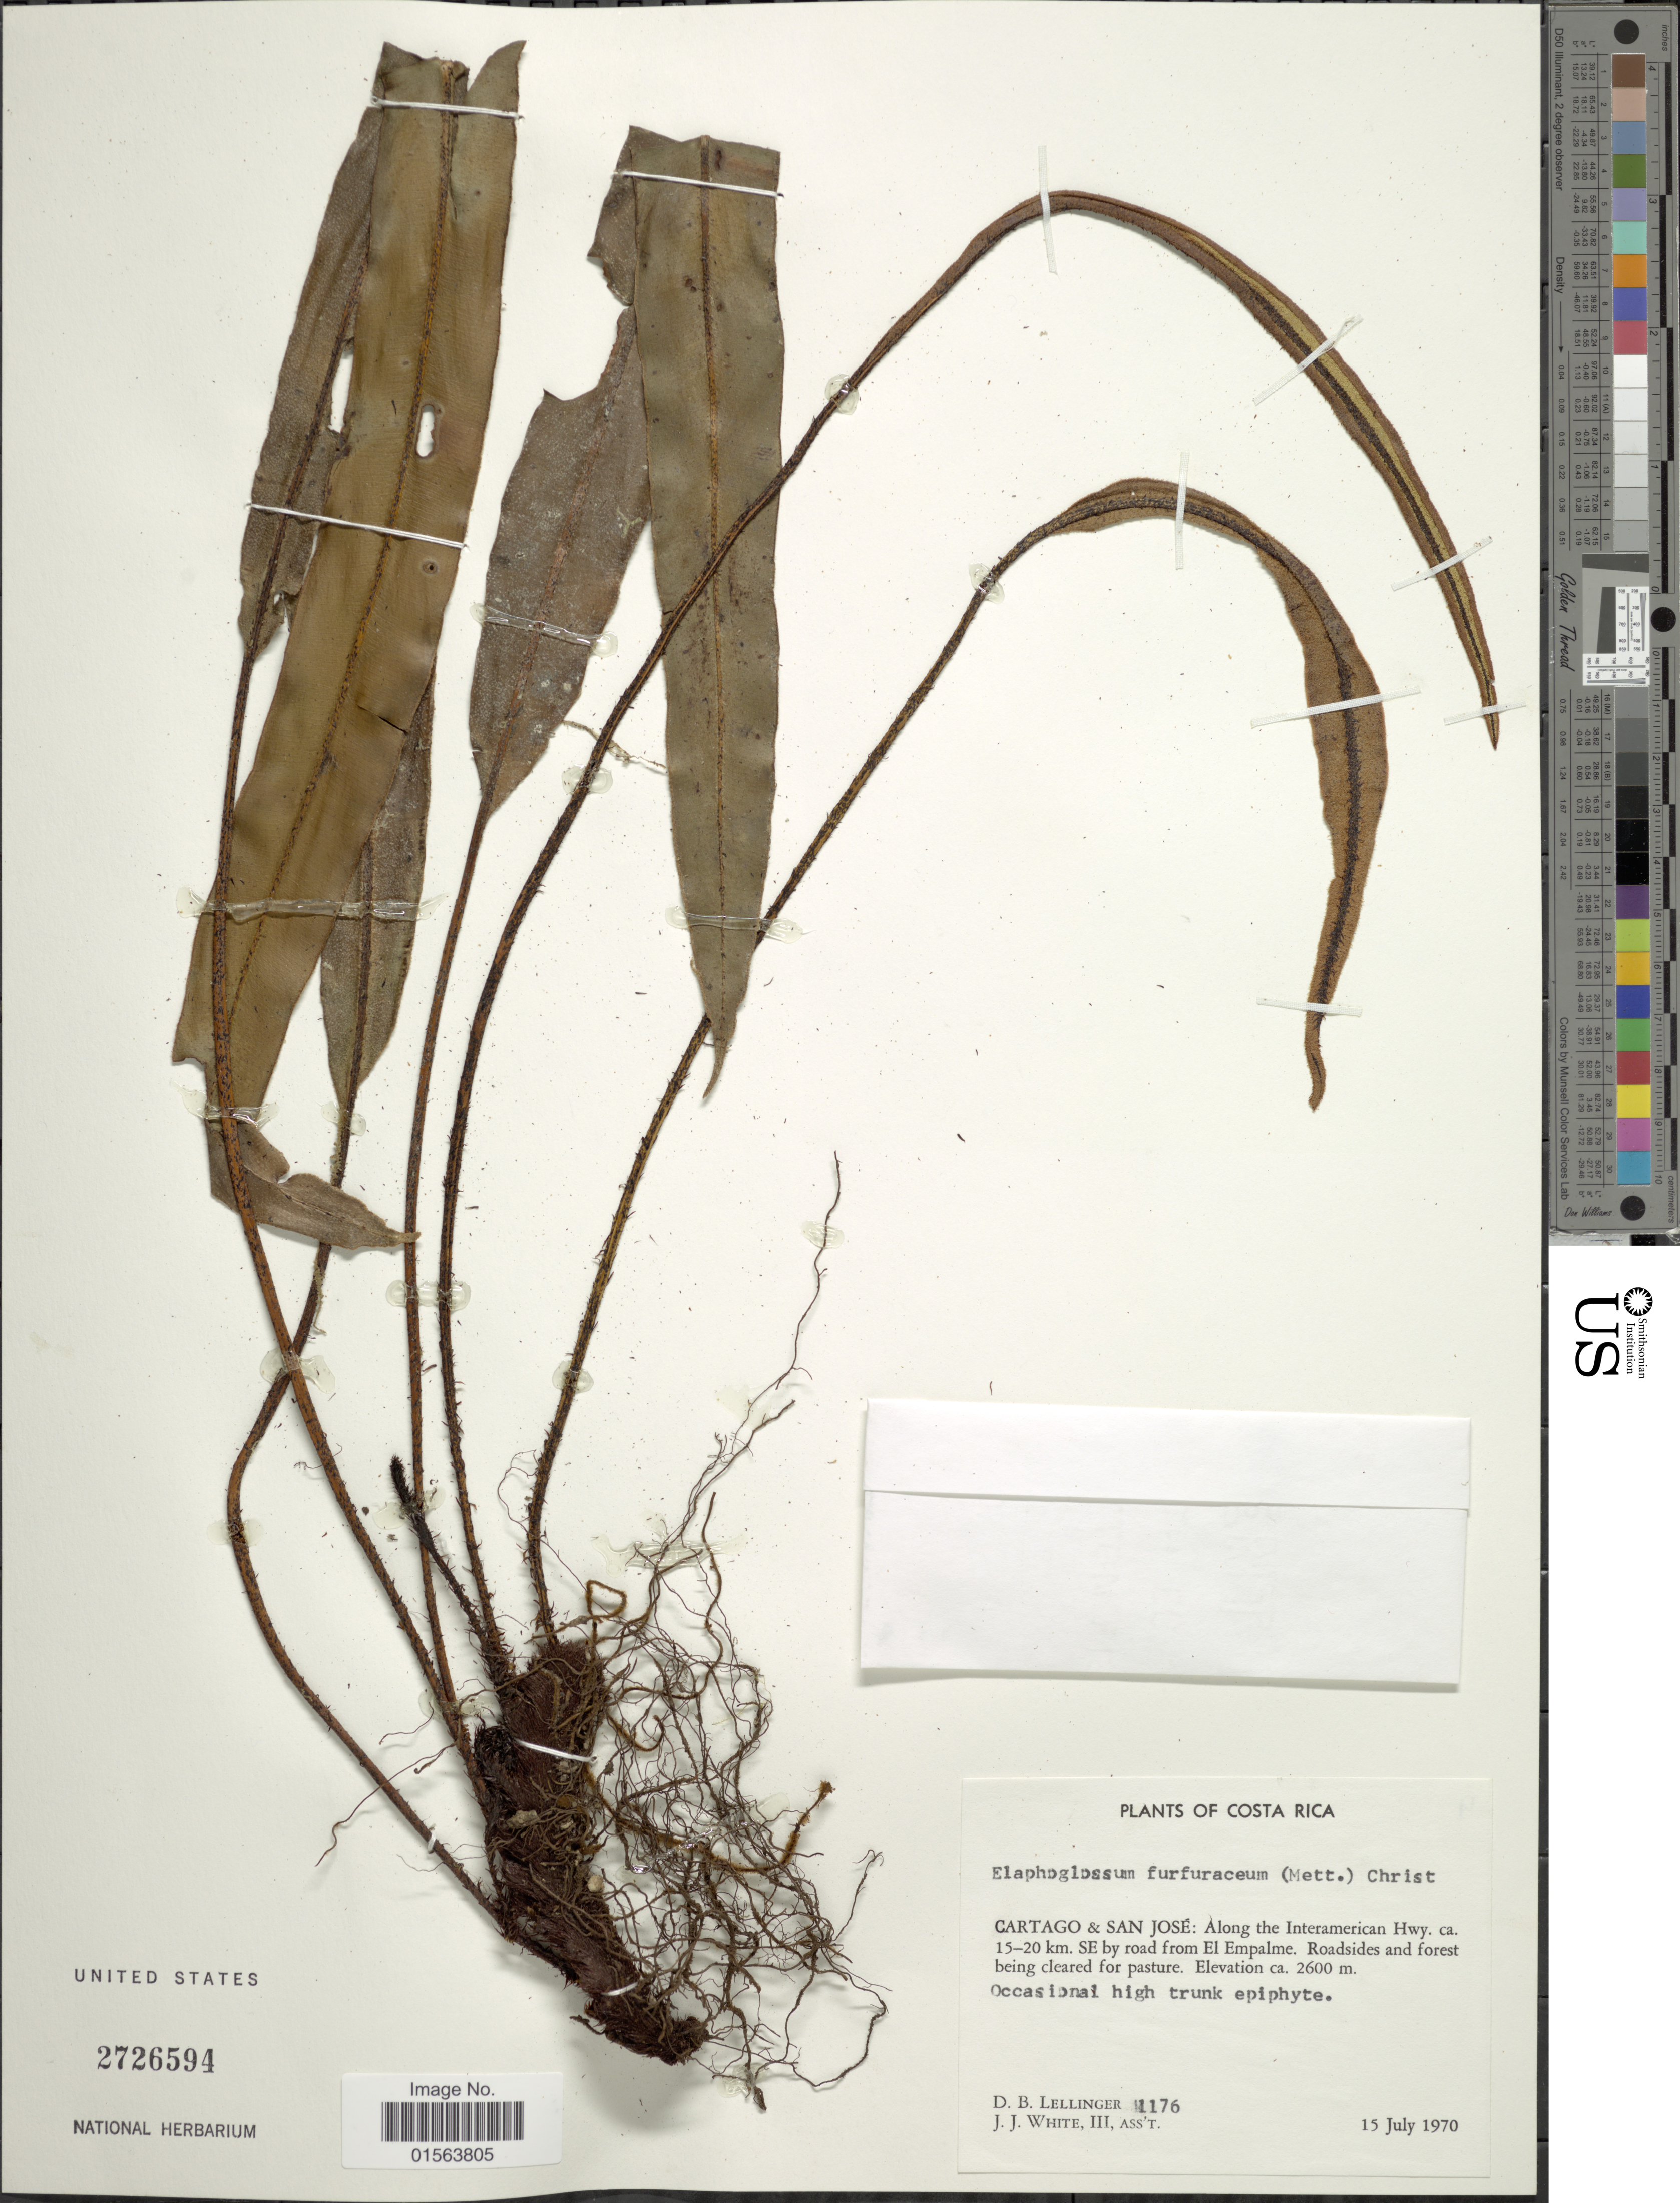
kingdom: Plantae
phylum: Tracheophyta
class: Polypodiopsida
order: Polypodiales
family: Dryopteridaceae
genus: Elaphoglossum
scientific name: Elaphoglossum furfuraceum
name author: (Mett. ex Kuhn) Christ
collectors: D. B. Lellinger & J. J. White III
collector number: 1176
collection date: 1970-07-15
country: Costa Rica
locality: Cartago & San Jose: along the Interamerican Hwy. ca 15-20 km. SE by road from El Empalme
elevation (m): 2600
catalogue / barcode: US 2726594